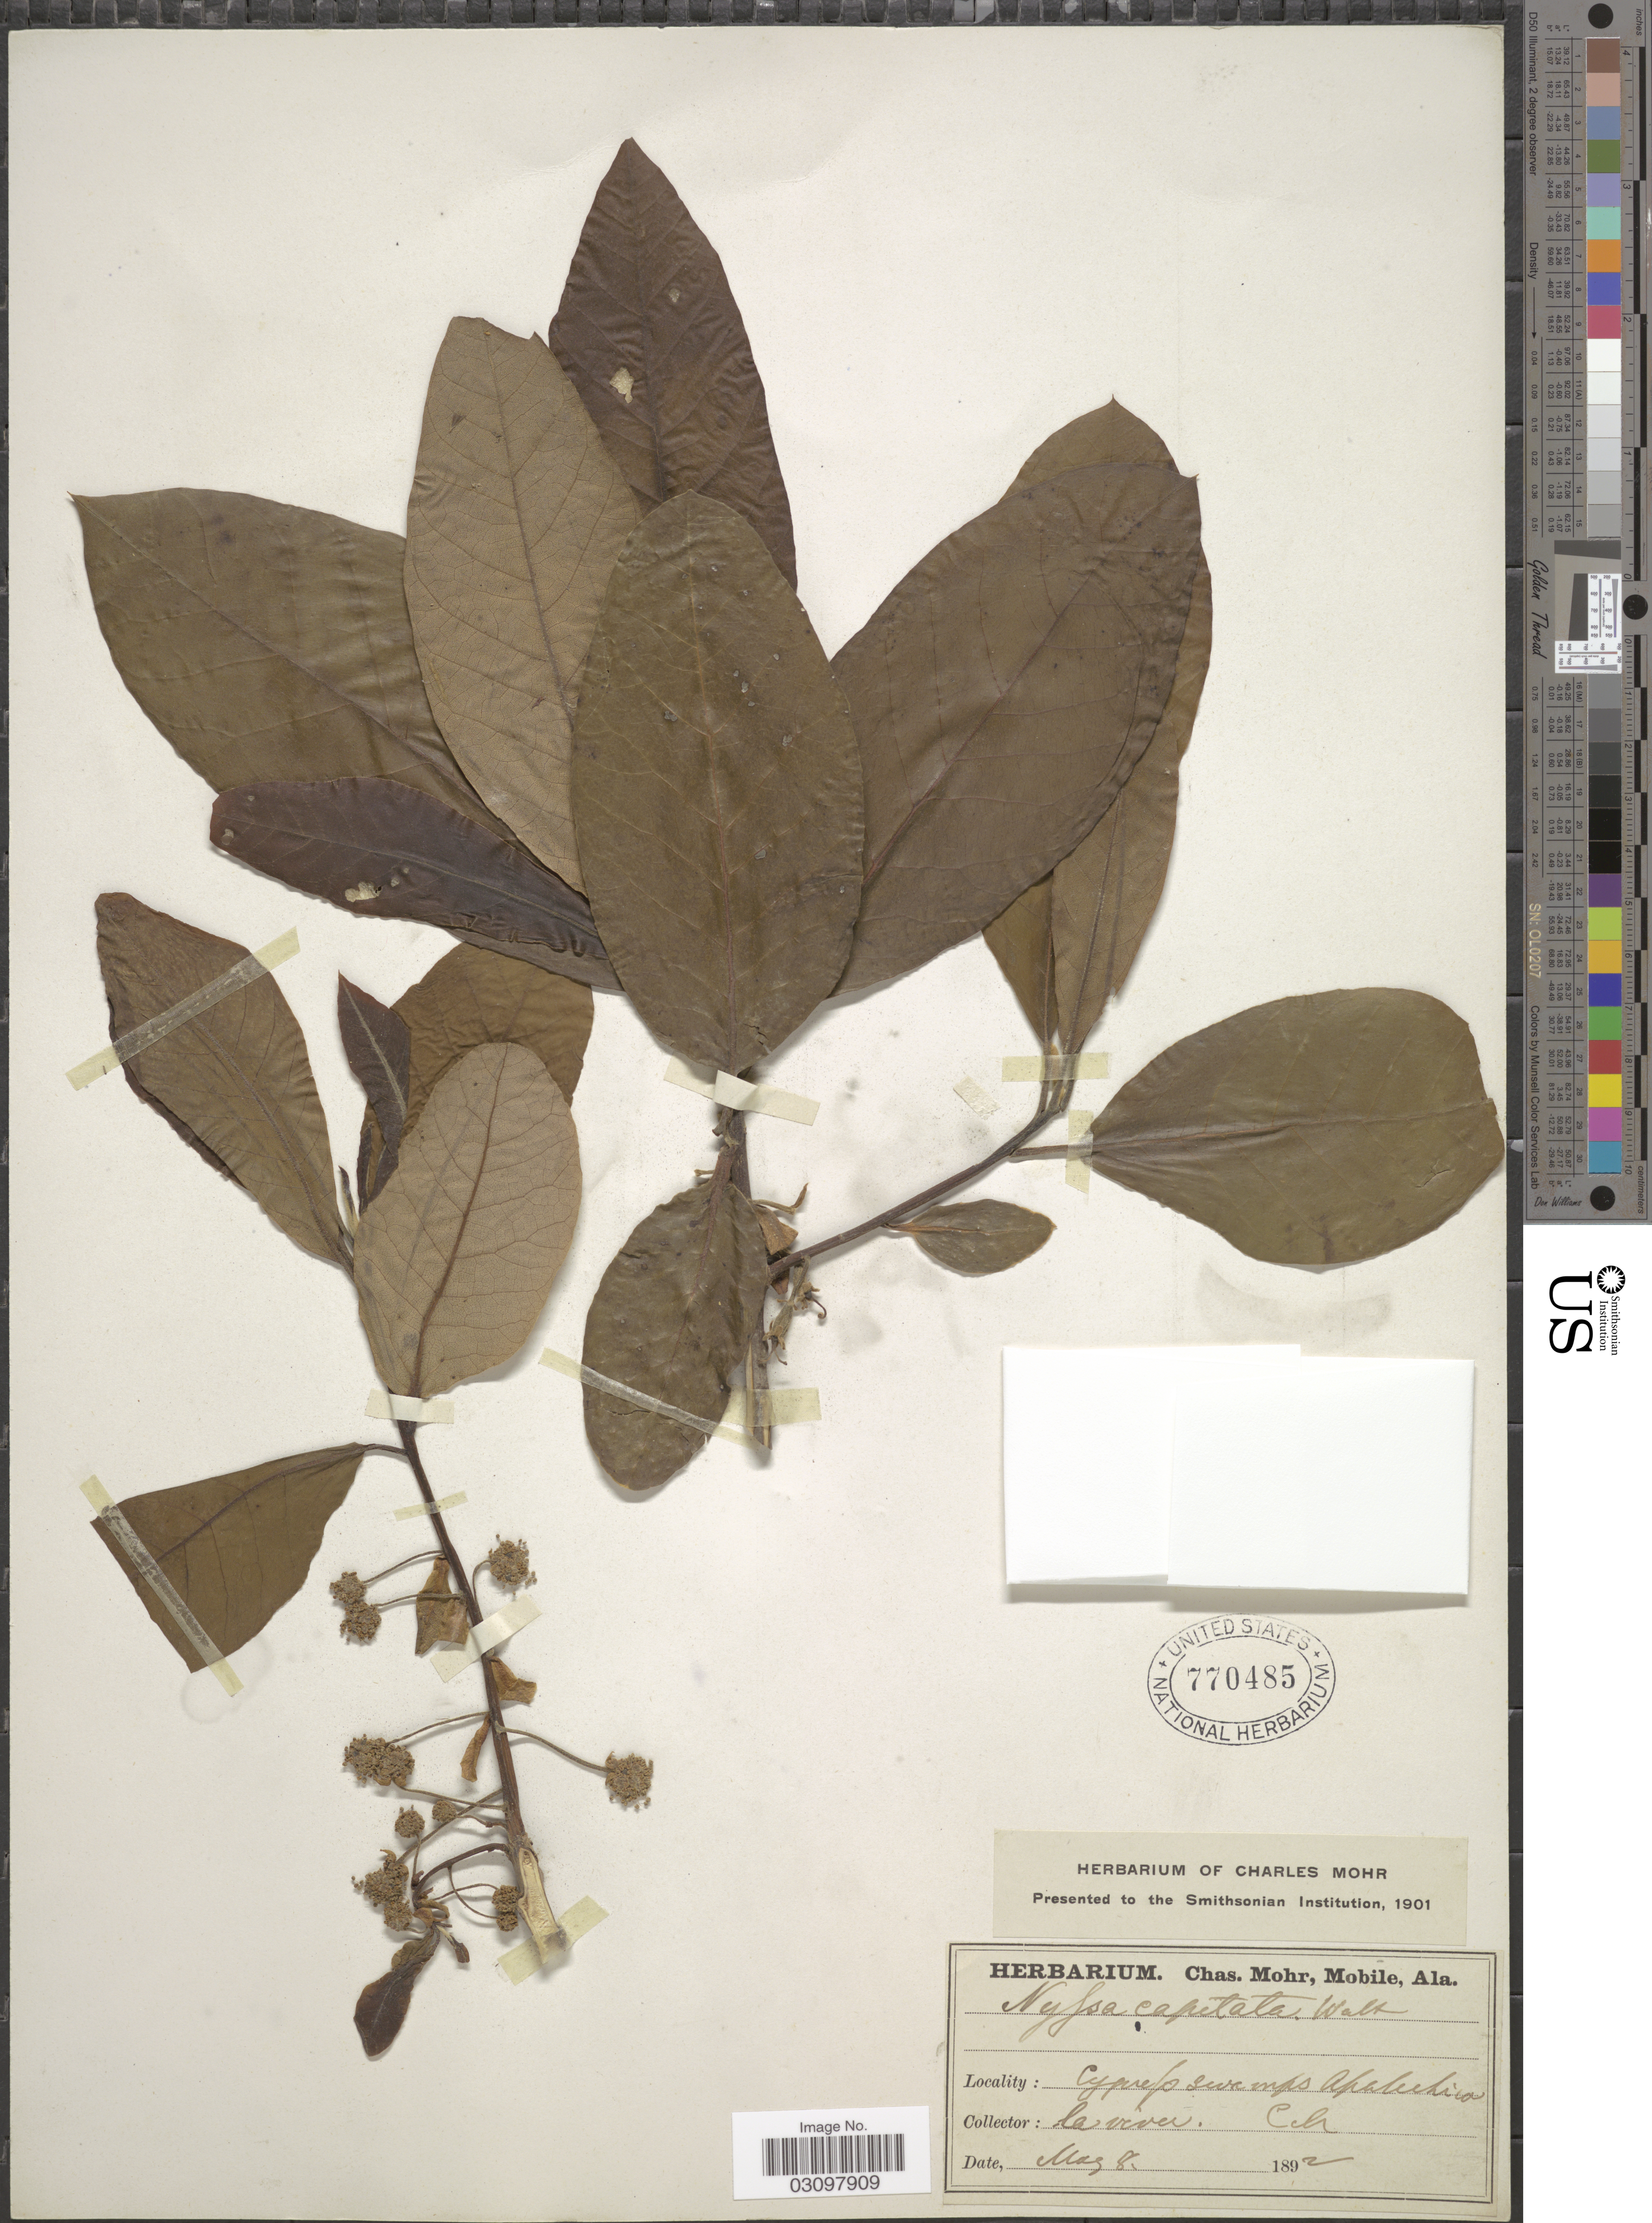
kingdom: Plantae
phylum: Tracheophyta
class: Magnoliopsida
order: Cornales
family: Nyssaceae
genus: Nyssa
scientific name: Nyssa ogeche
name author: W. Bartram ex Marshall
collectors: Mohr, C. T. (herbarium)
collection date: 1892-05-08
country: United States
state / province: Florida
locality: Cypress swamps Apalachicola river.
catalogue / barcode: US 770485